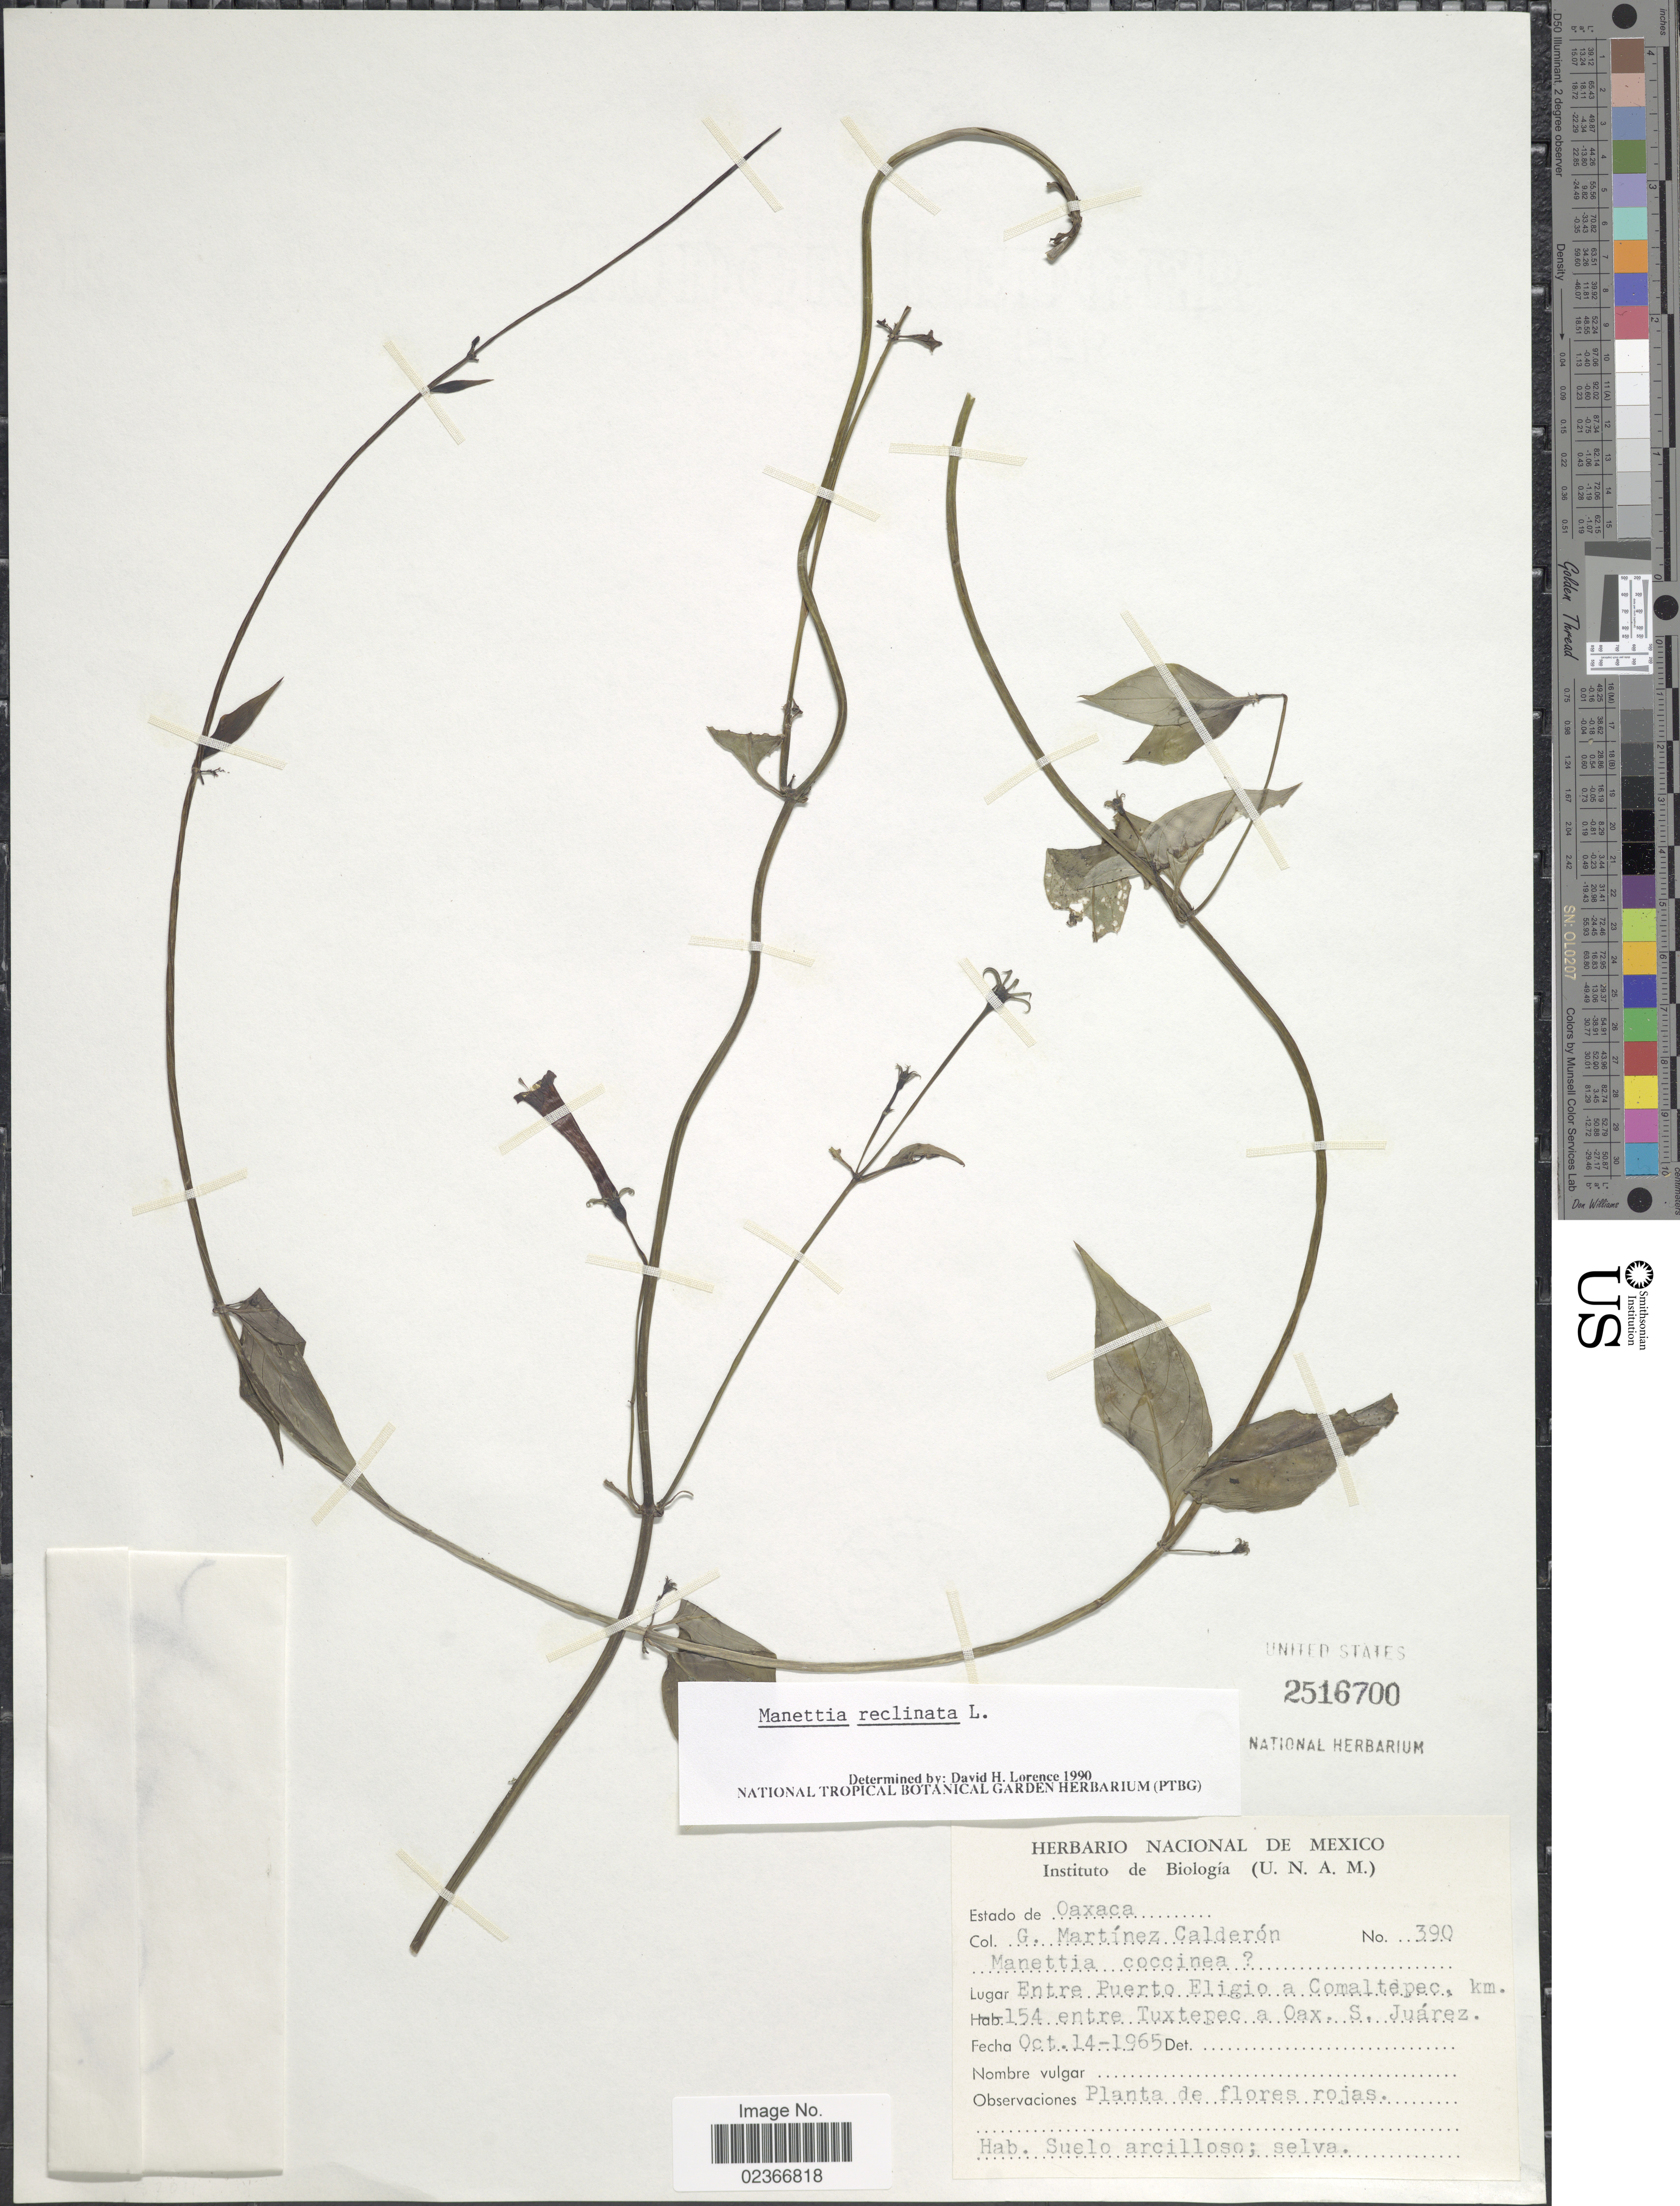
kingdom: Plantae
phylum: Tracheophyta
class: Magnoliopsida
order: Gentianales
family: Rubiaceae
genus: Manettia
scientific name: Manettia reclinata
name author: L.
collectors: G. Martínez Calderón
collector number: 390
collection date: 1965-10-14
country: Mexico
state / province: Oaxaca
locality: Entre Puerto Eligio a Comaltepec, km. 154 entre Tuxtepec a Oax. S. Juarez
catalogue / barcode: US 2516700